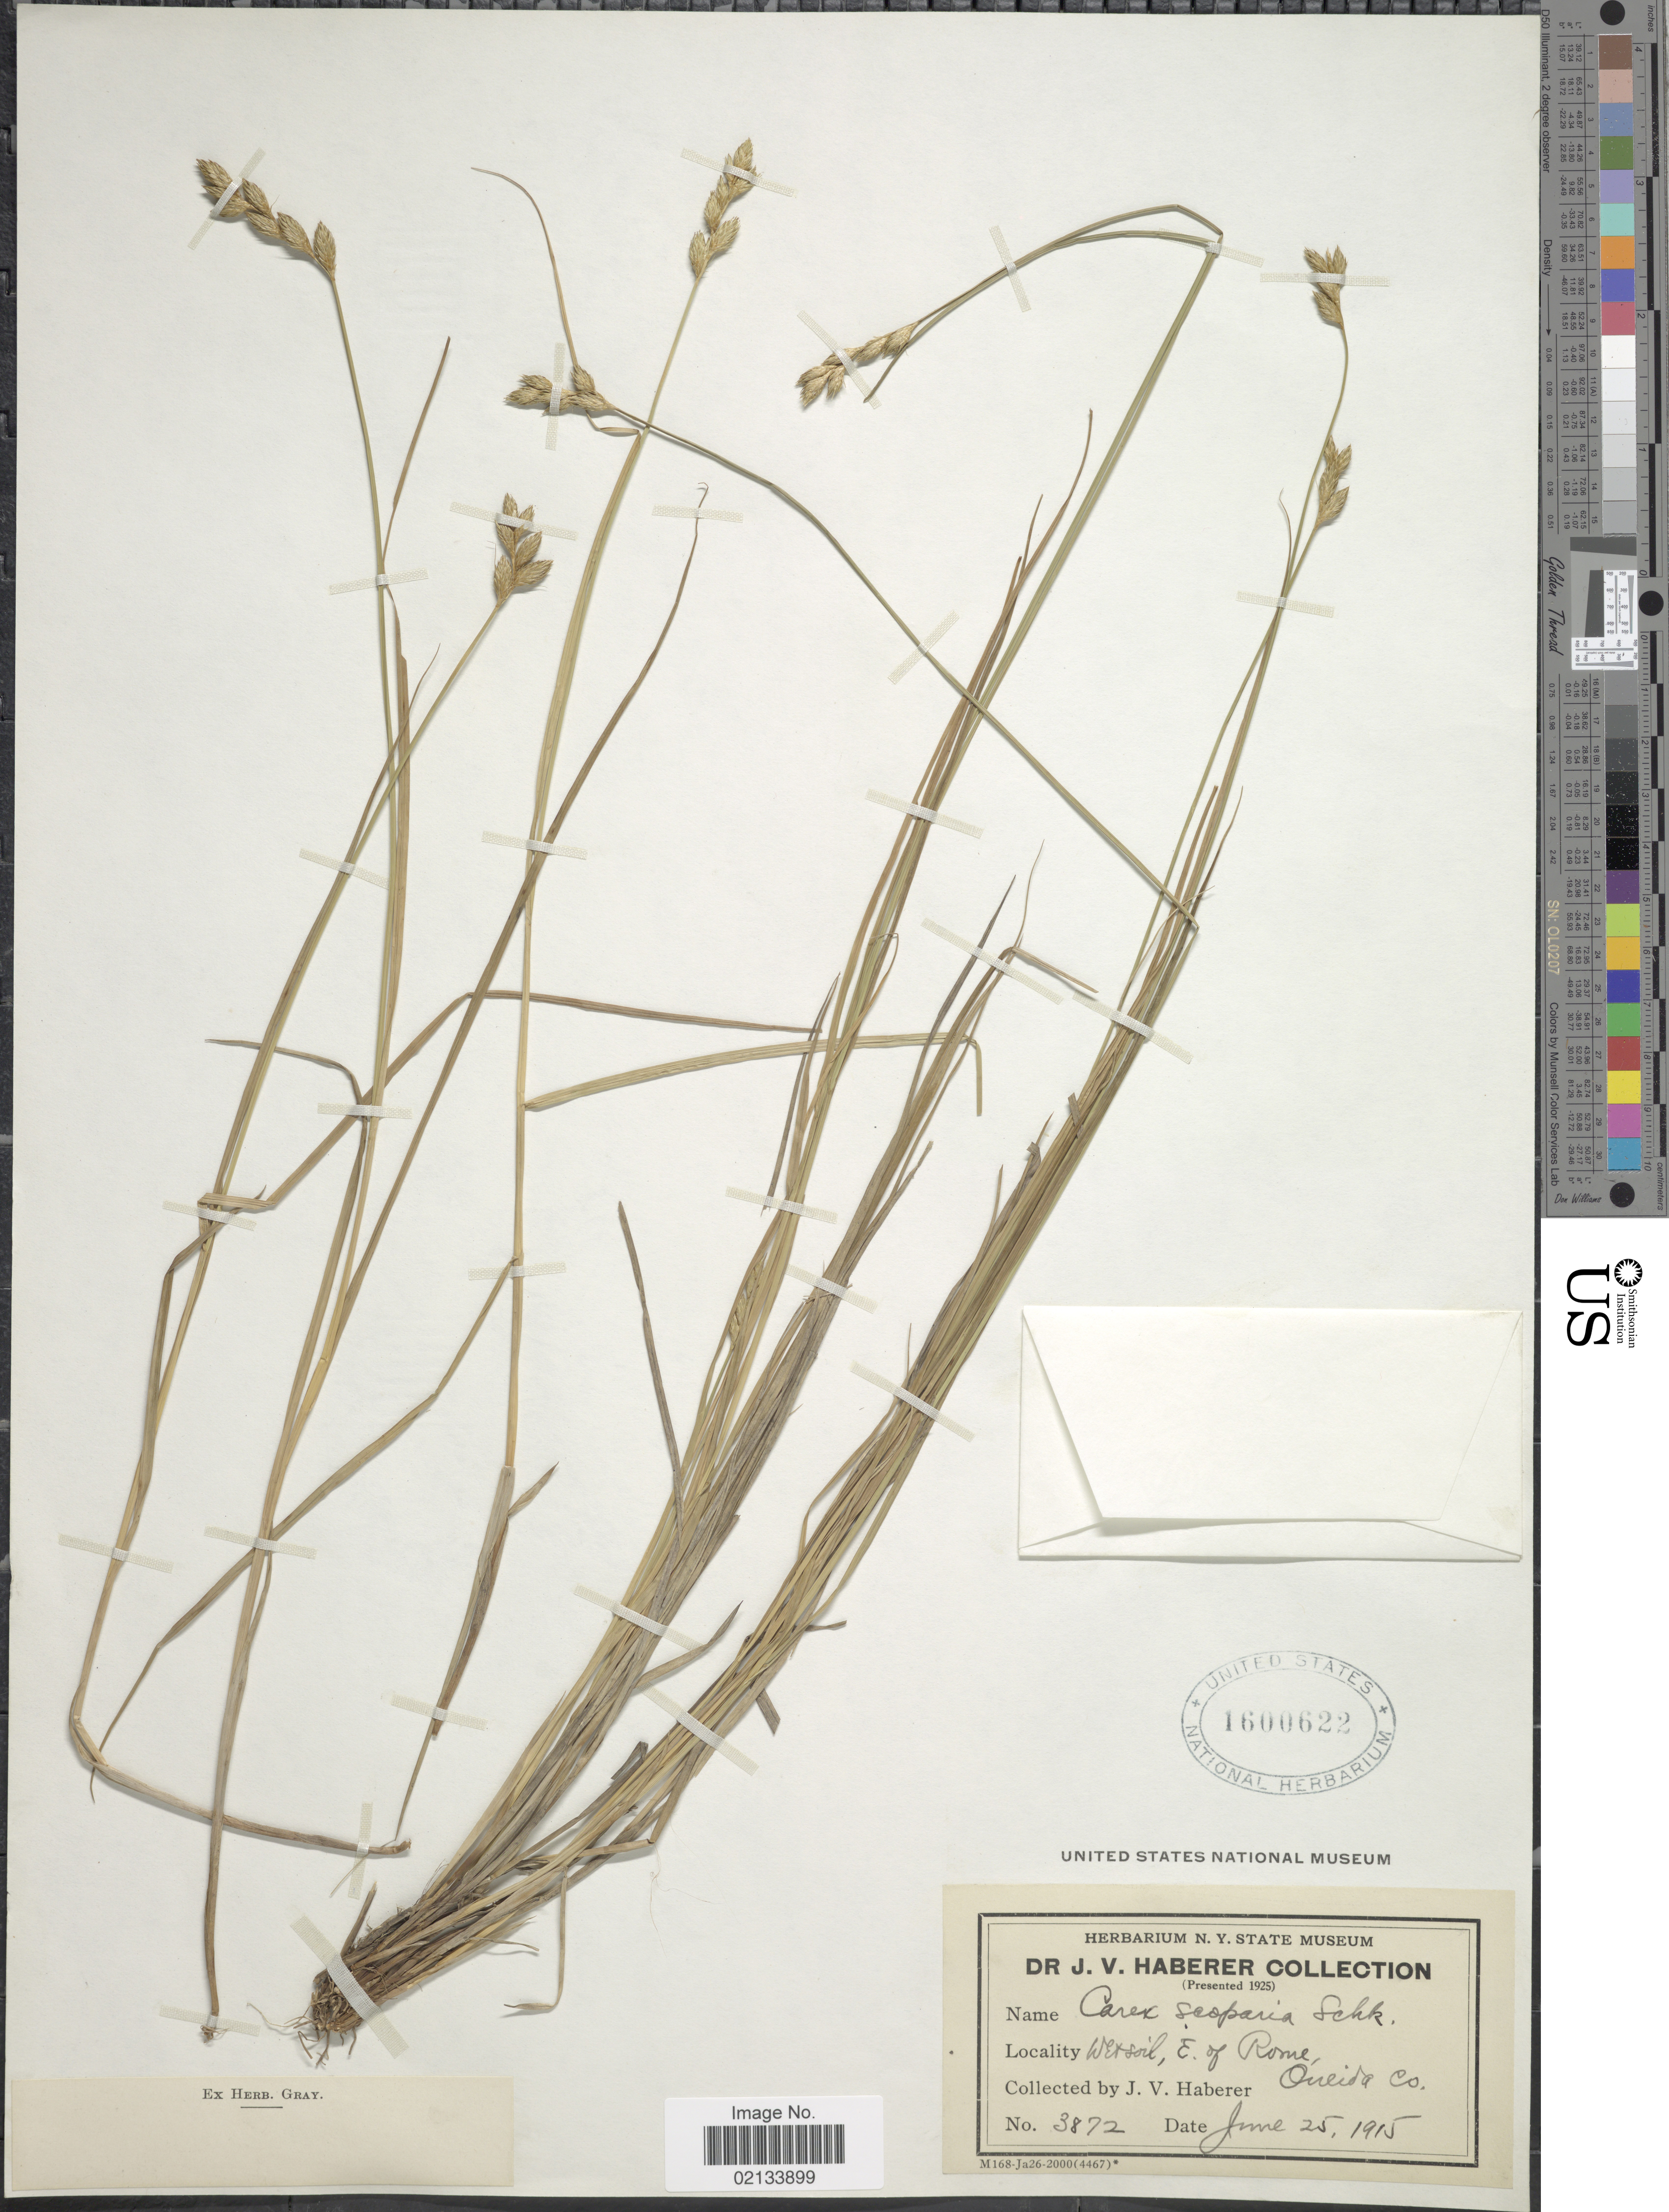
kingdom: Plantae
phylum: Tracheophyta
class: Liliopsida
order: Poales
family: Cyperaceae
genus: Carex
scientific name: Carex scoparia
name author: Schkuhr ex Willd.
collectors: J. V. Haberer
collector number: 3872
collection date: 1915-06-25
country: United States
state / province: New York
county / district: Oneida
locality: Wet soil, E. of Rome, Oneida Co.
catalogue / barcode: US 1600622